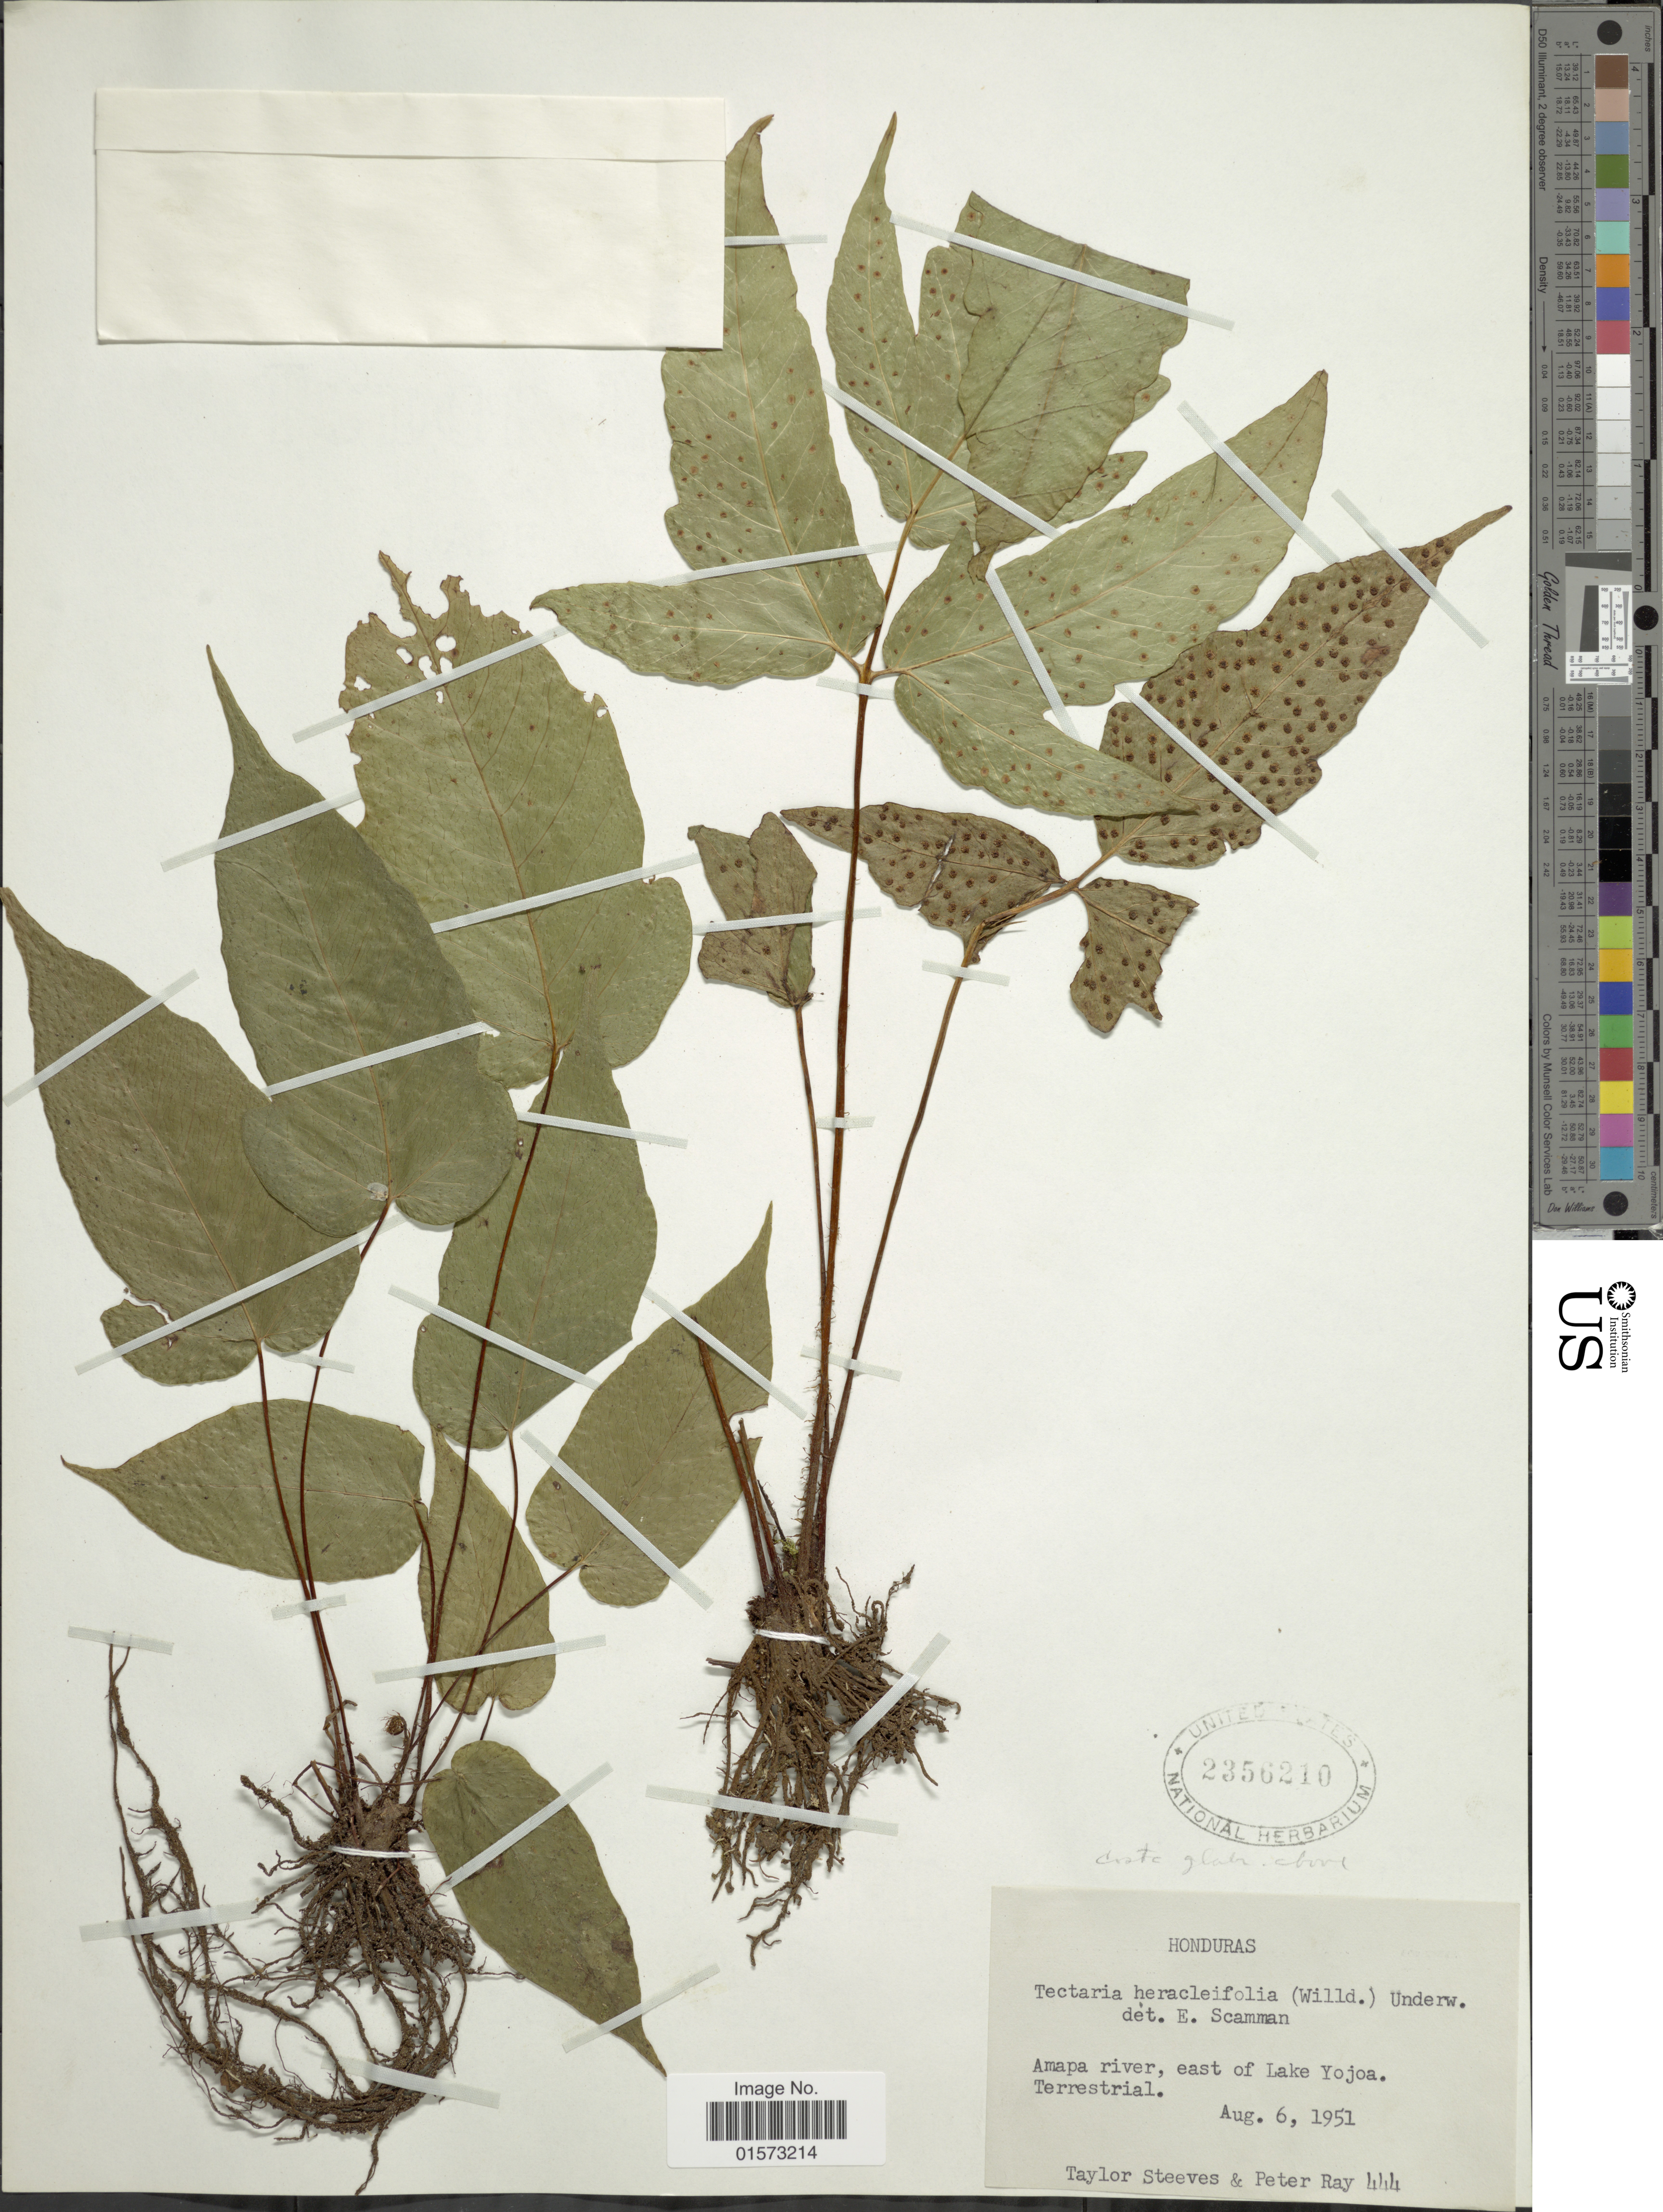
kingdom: Plantae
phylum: Tracheophyta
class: Polypodiopsida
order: Polypodiales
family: Tectariaceae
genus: Tectaria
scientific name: Tectaria heracleifolia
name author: (Willd.) Underw.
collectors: T. Steeves & P. Ray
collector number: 444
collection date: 1951-08-06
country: Honduras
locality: Amapa river, east of Lake Yojoa. Terrestrial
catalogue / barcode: US 2356210